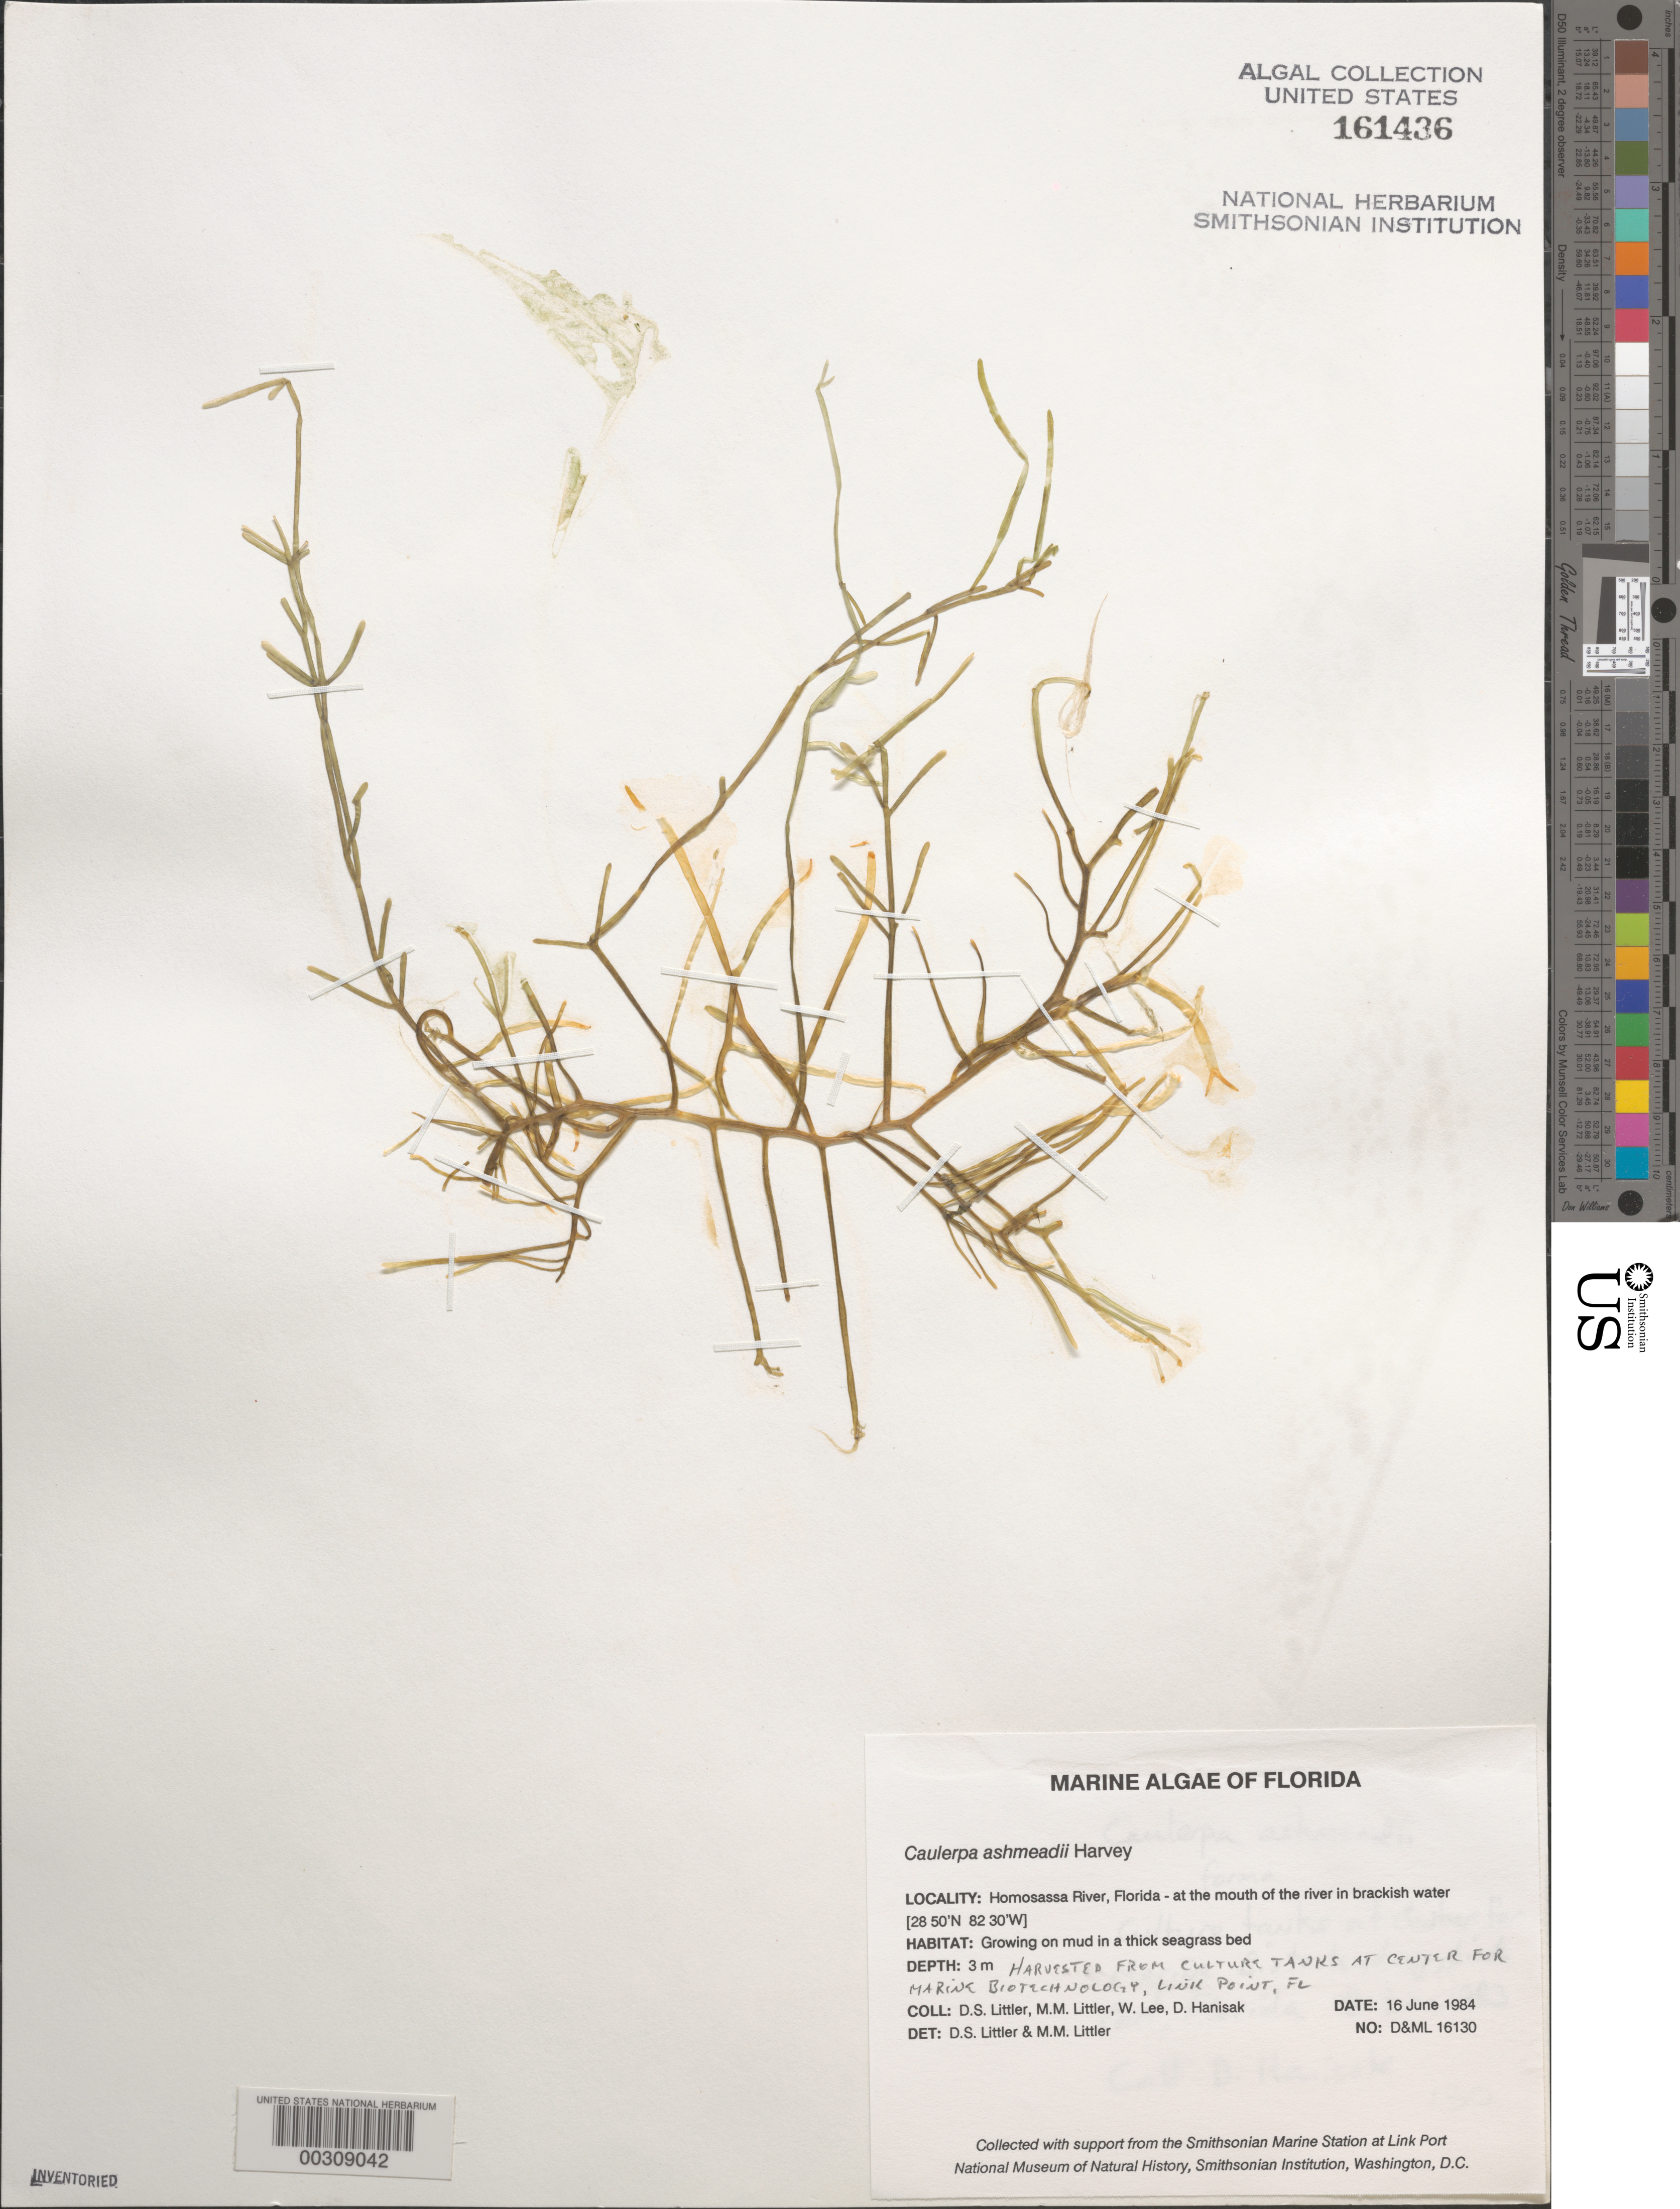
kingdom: Plantae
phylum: Chlorophyta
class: Ulvophyceae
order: Bryopsidales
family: Caulerpaceae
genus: Caulerpa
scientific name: Caulerpa ashmeadii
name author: Harv.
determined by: Littler, D. S.; Littler, M. M.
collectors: D. S. Littler, M. M. Littler, W. Lee & M. Hanisak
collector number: D&ML 16130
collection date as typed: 16 Jun 1984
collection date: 1984-06-16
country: United States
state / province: Florida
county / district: Citrus County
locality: Homosassa River mouth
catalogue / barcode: US 161436